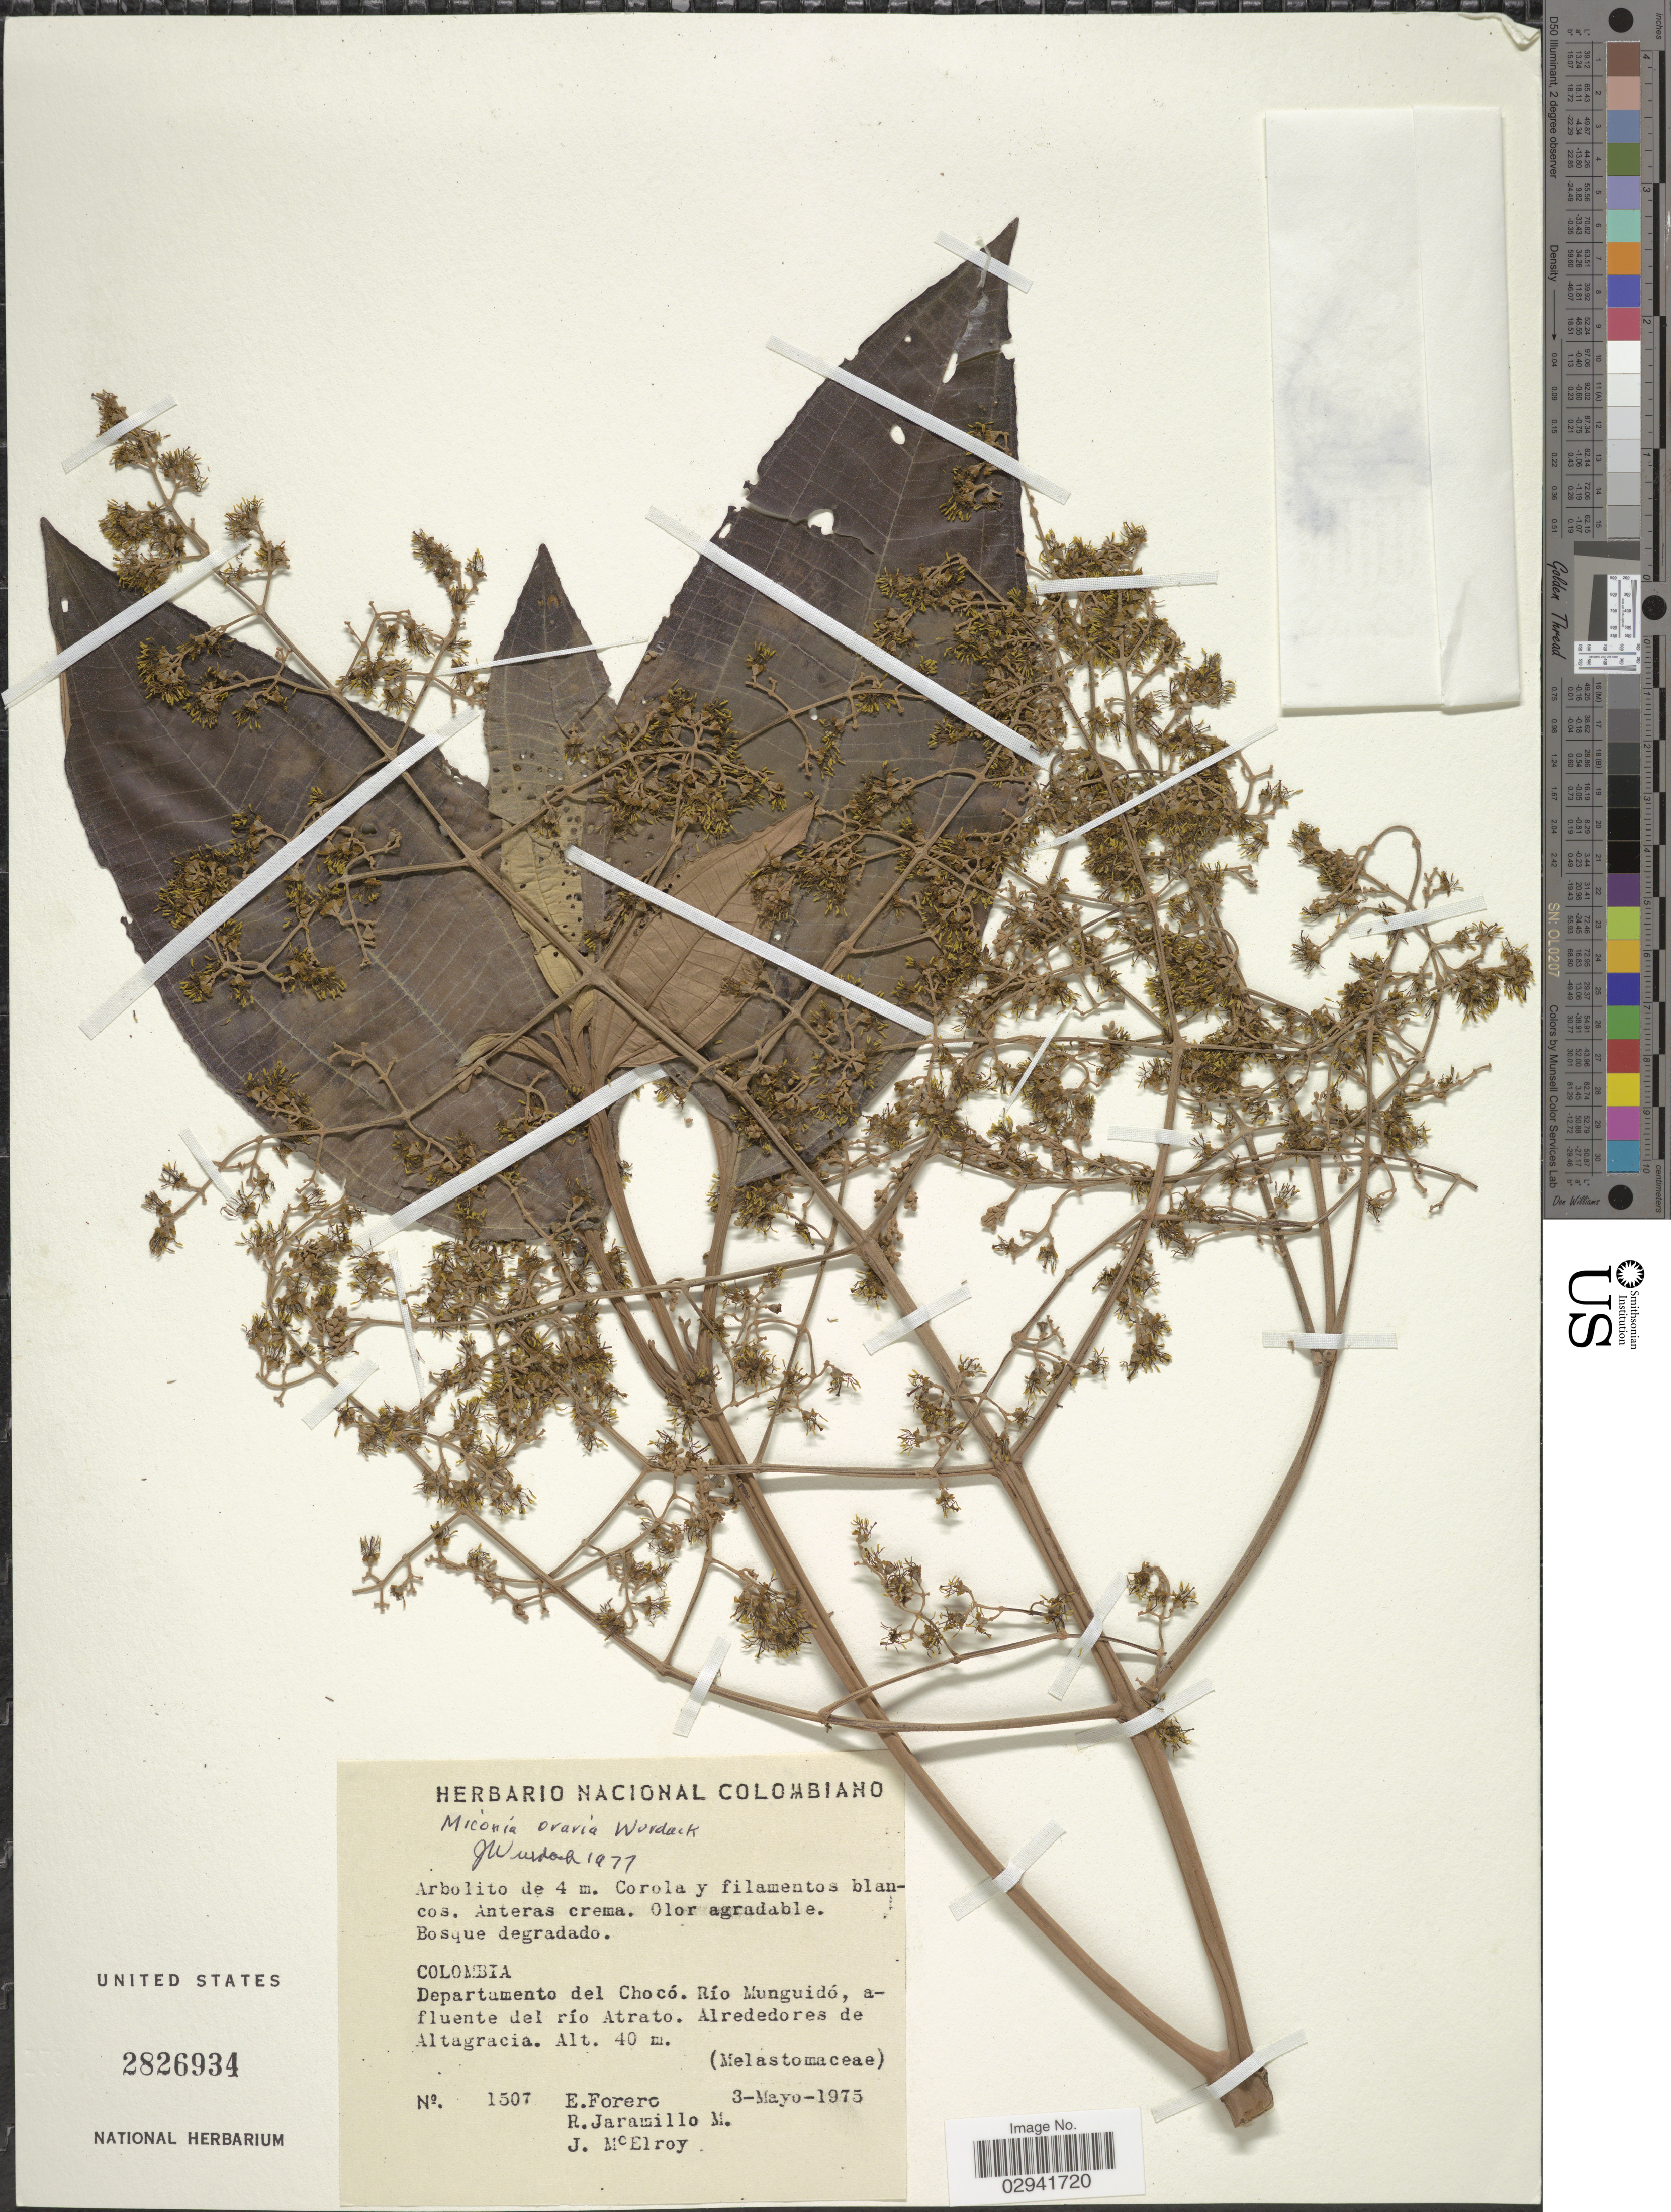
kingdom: Plantae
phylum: Tracheophyta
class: Magnoliopsida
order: Myrtales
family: Melastomataceae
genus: Miconia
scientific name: Miconia oraria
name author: Wurdack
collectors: E. Forero, R. Jaramillo M. & J. B. McElroy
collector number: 1507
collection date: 1975-05-03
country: Colombia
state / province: Chocó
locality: Departamento del Chocó. Río Munguidó, afluente del río Atrato. Alrededores de Altagracia.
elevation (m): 40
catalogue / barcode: US 2826934